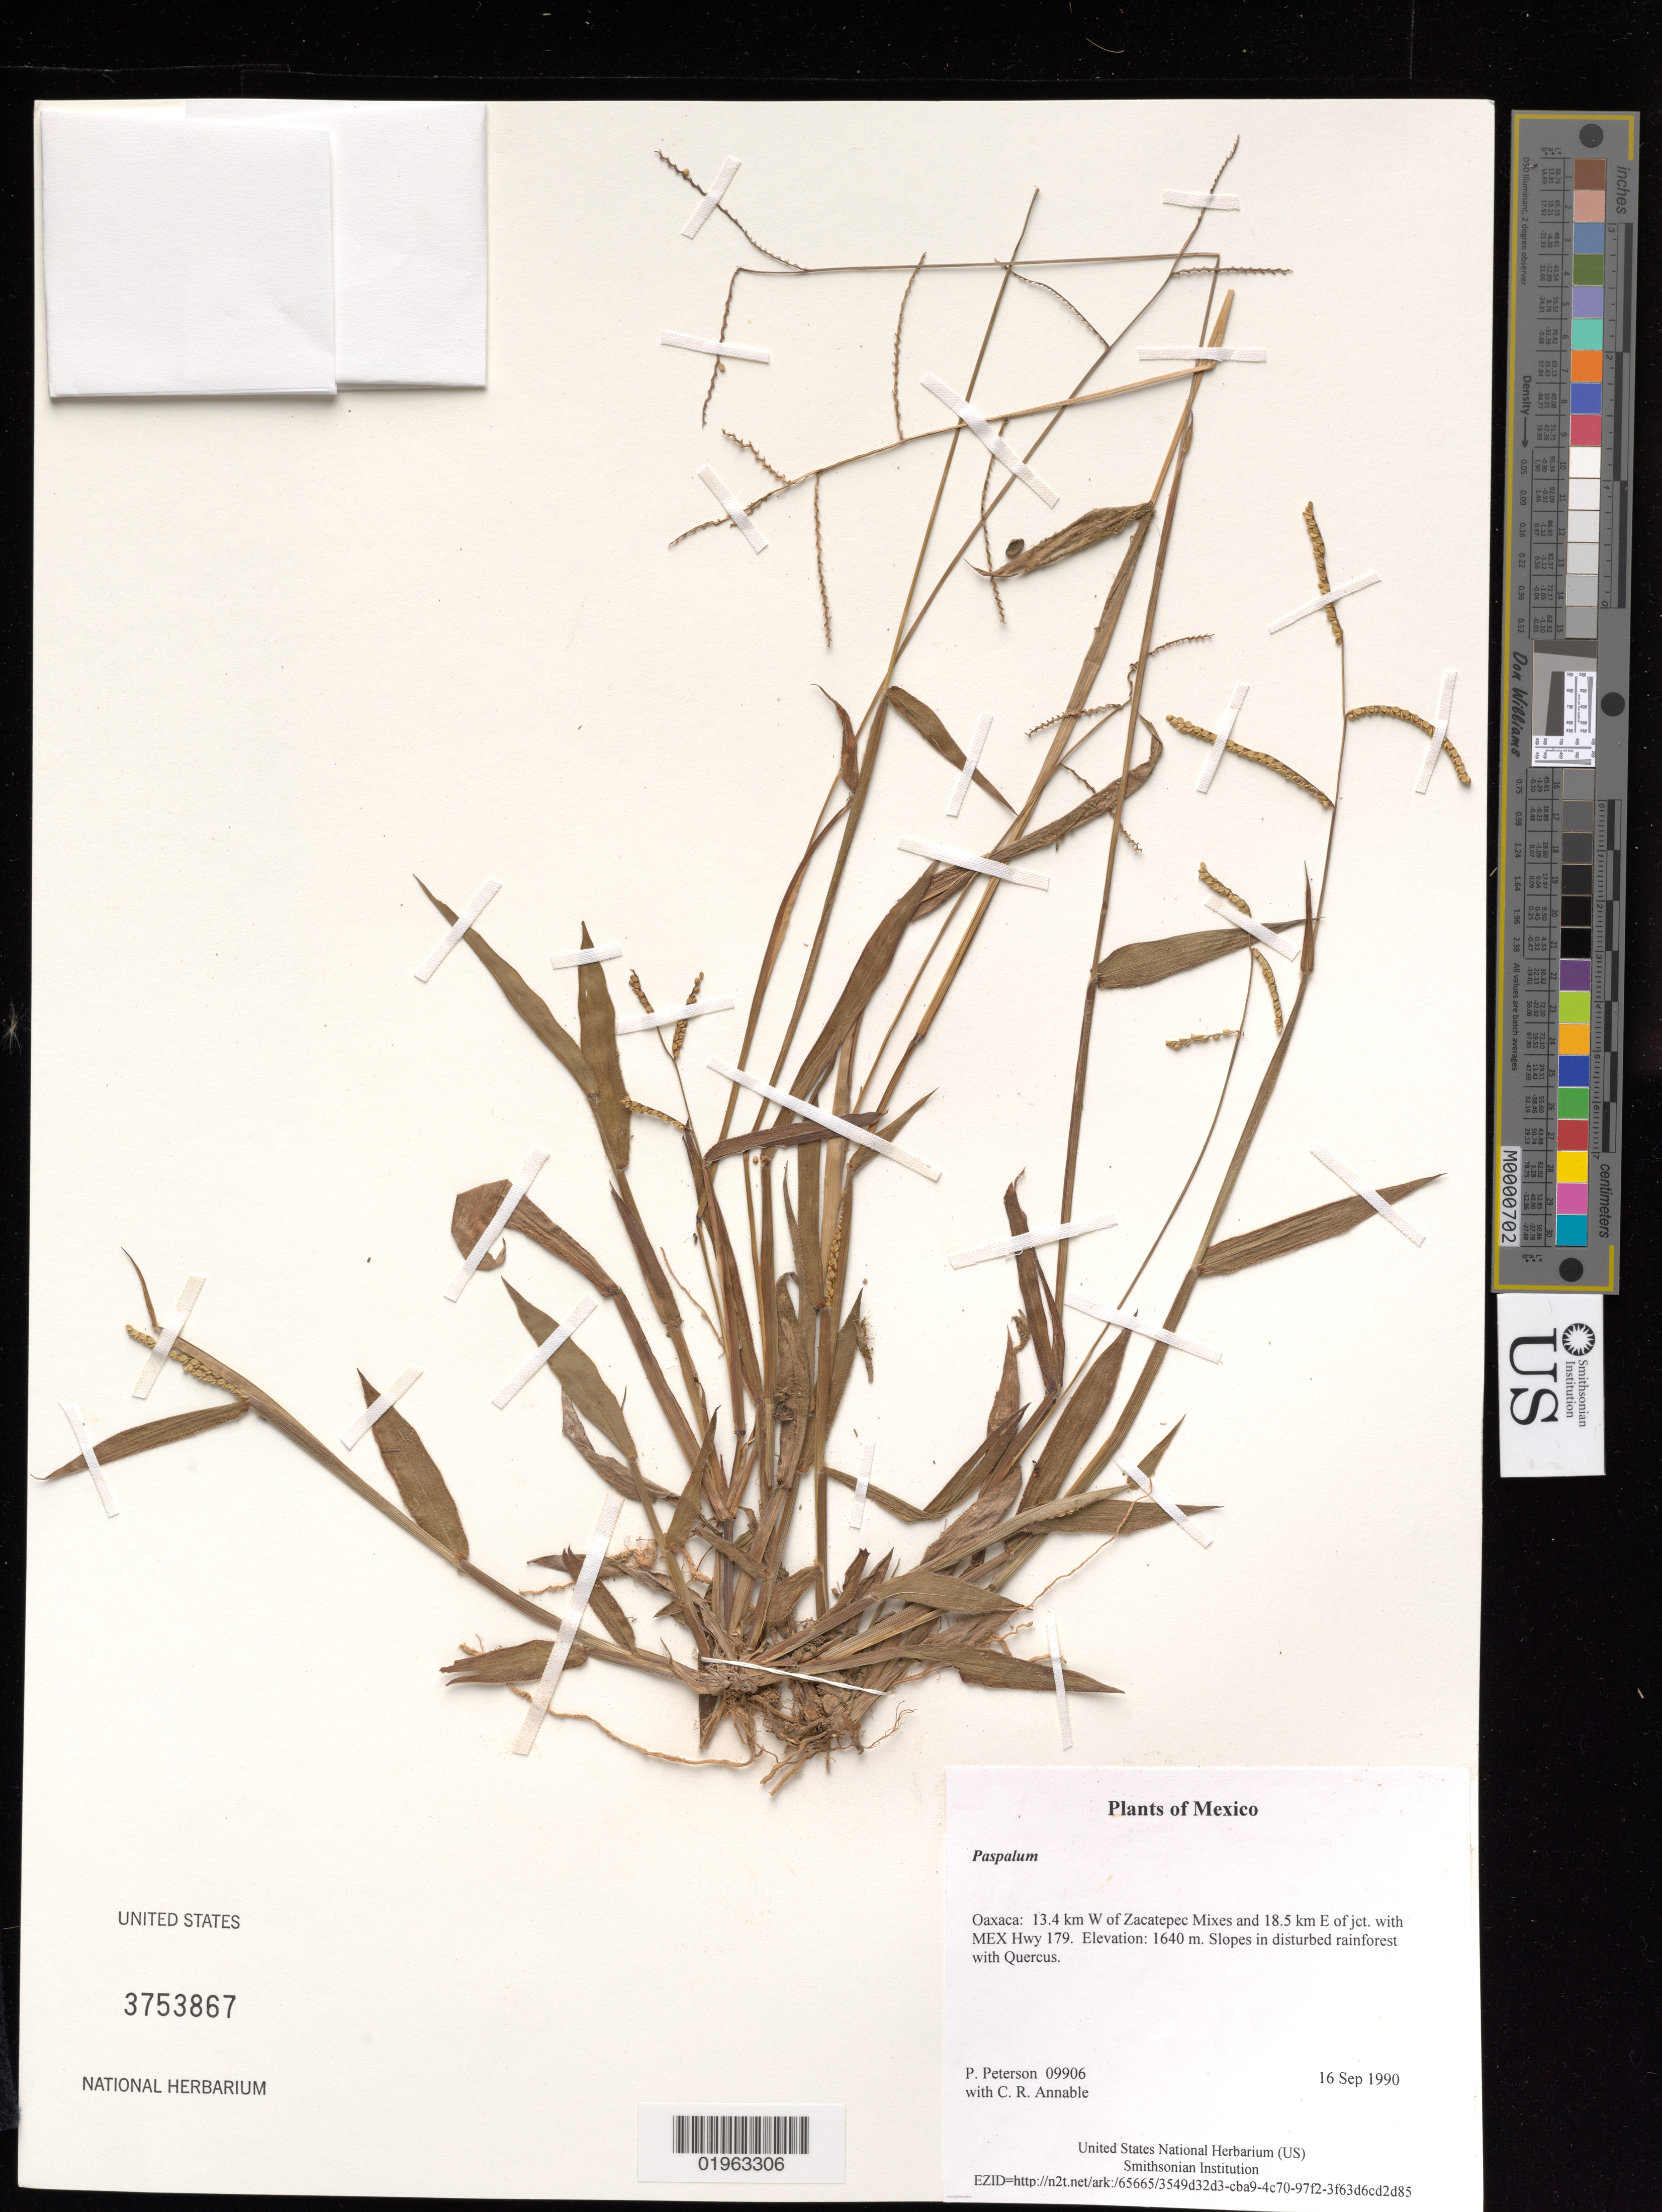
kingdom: Plantae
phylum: Tracheophyta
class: Liliopsida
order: Poales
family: Poaceae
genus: Paspalum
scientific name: Paspalum sp.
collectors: P. M. Peterson & C. R. Annable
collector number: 09906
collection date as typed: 16 Sep 1990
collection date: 1990-09-16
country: Mexico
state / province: Oaxaca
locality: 13.4 km W of Zacatepec Mixes and 18.5 km E of jct. with MEX Hwy 179.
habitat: Slopes in disturbed rainforest with Quercus.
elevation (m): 1640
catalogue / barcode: US 3753867